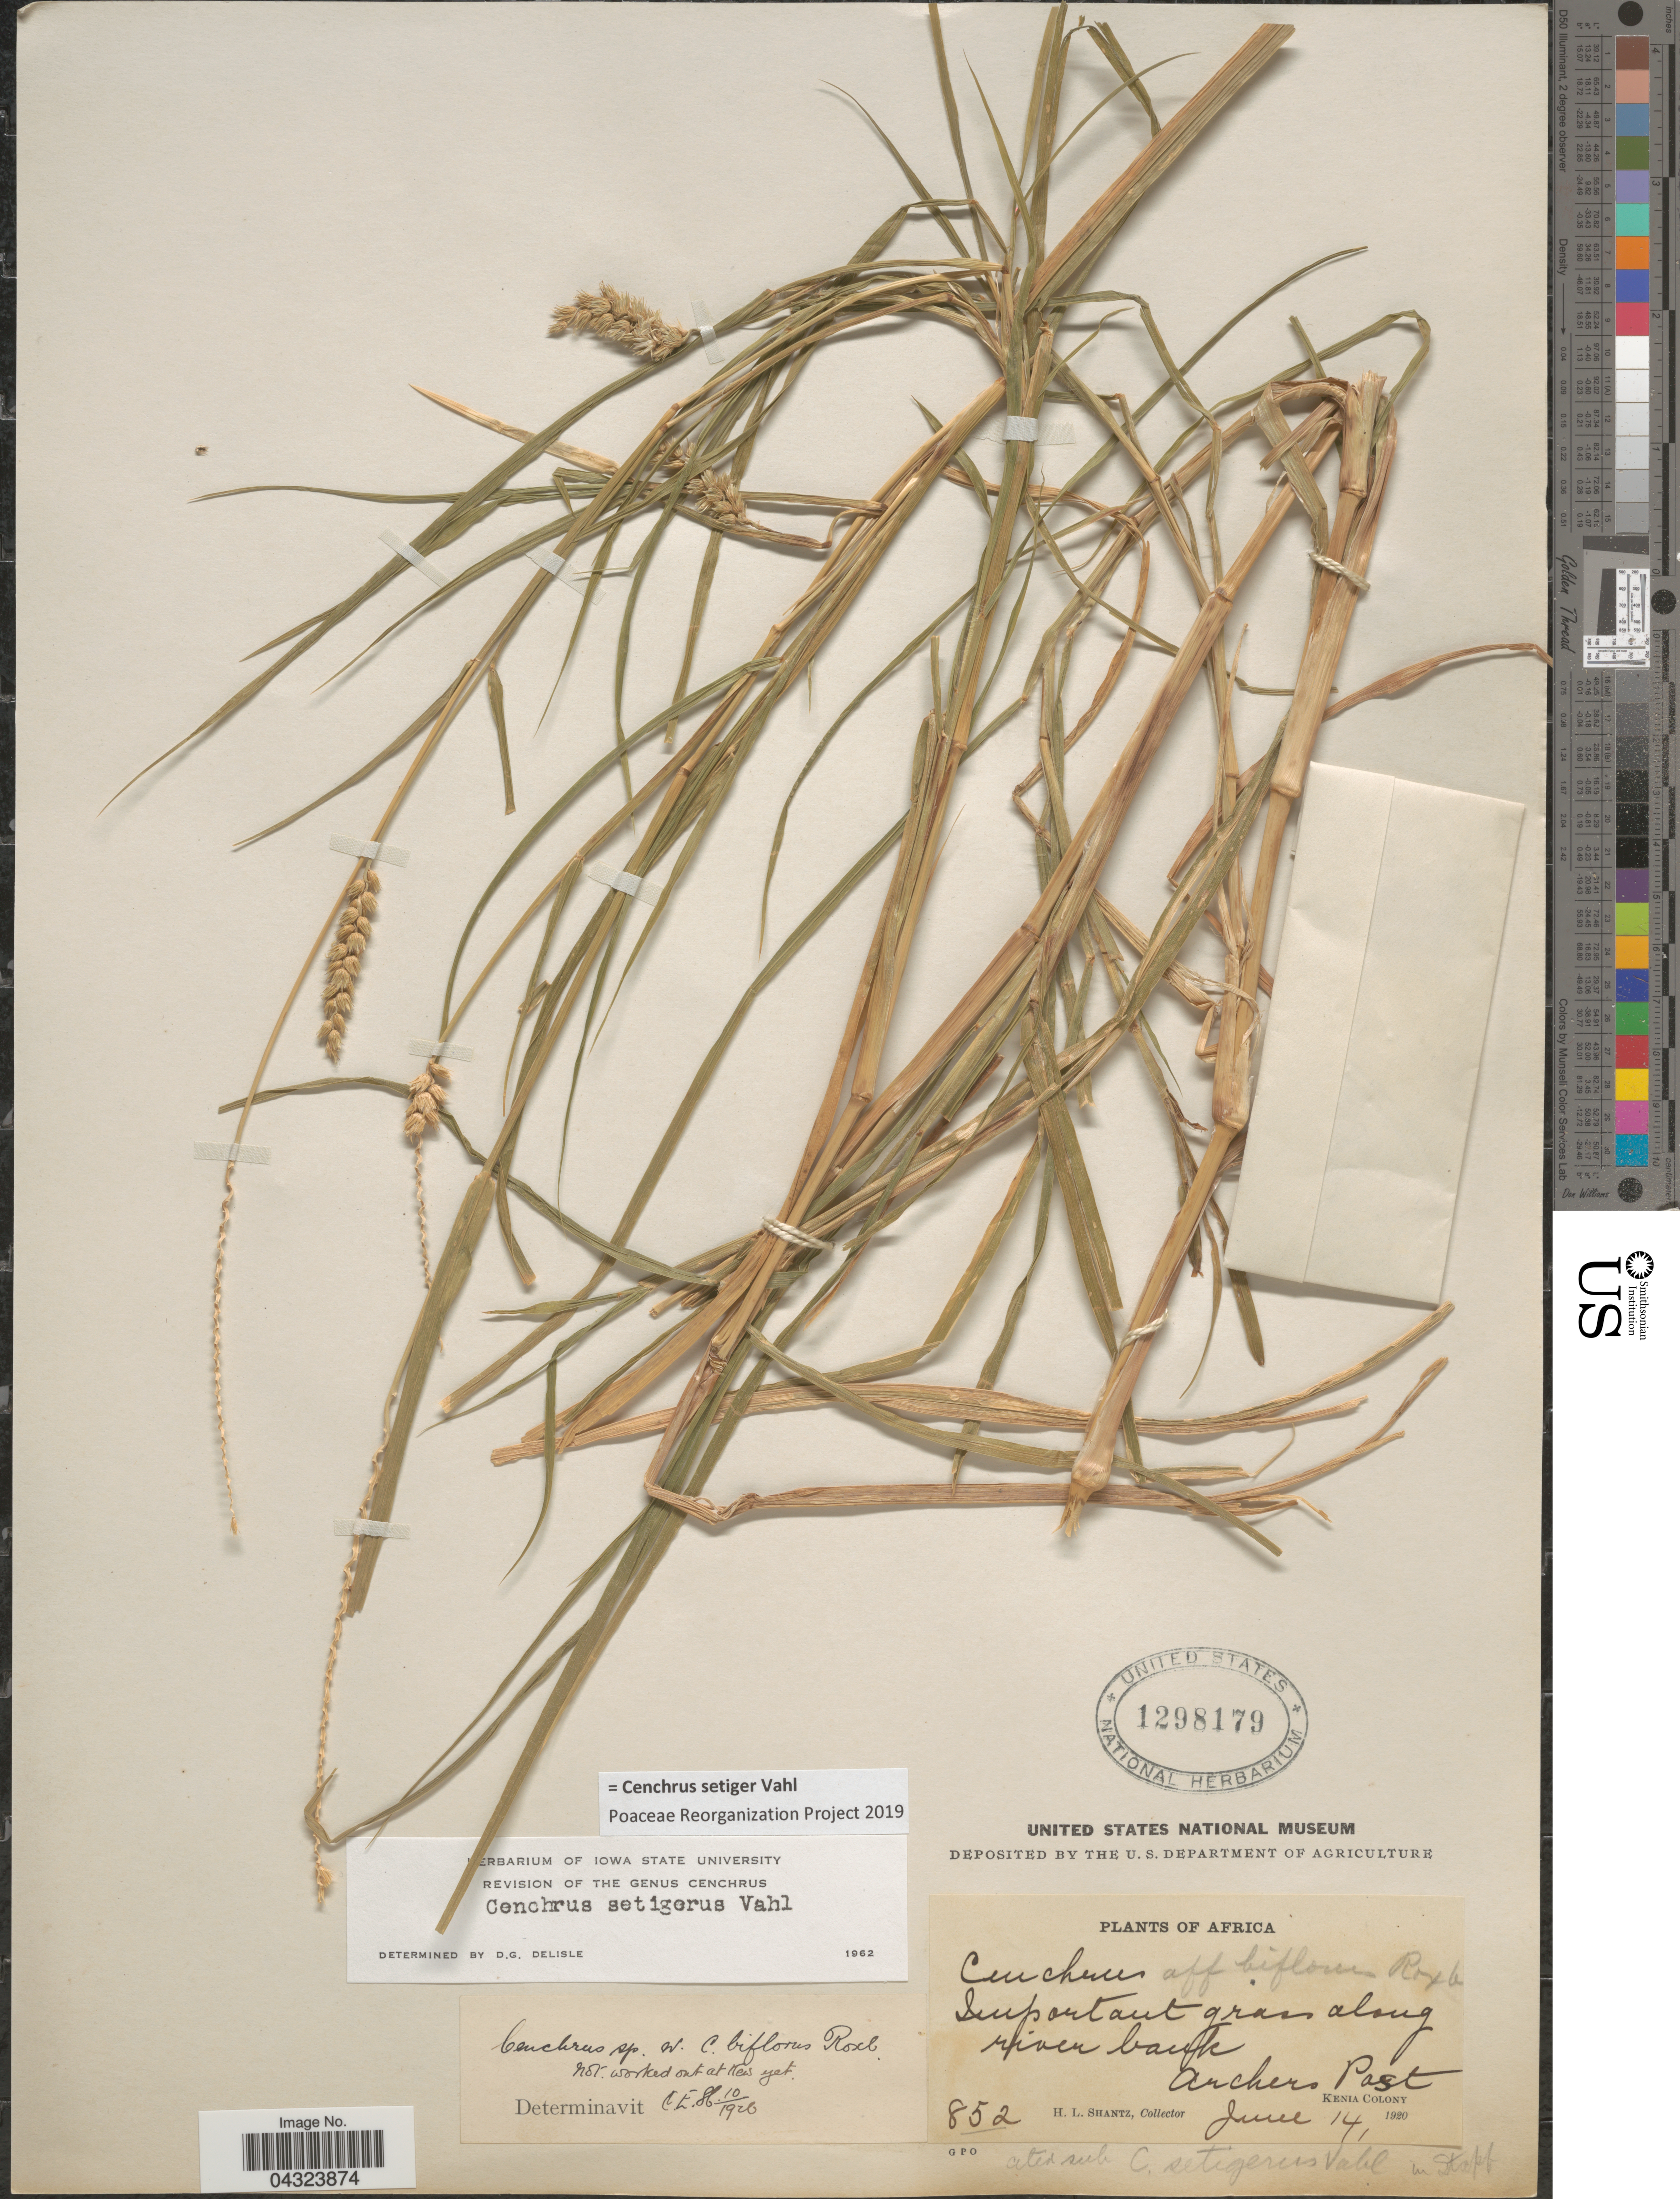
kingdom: Plantae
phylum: Tracheophyta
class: Liliopsida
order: Poales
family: Poaceae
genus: Cenchrus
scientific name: Cenchrus setiger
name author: Vahl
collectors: H. Shantz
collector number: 852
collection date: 1920-06-14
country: Kenya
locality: Archers Port. Kenia Colony.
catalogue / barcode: US 1298179